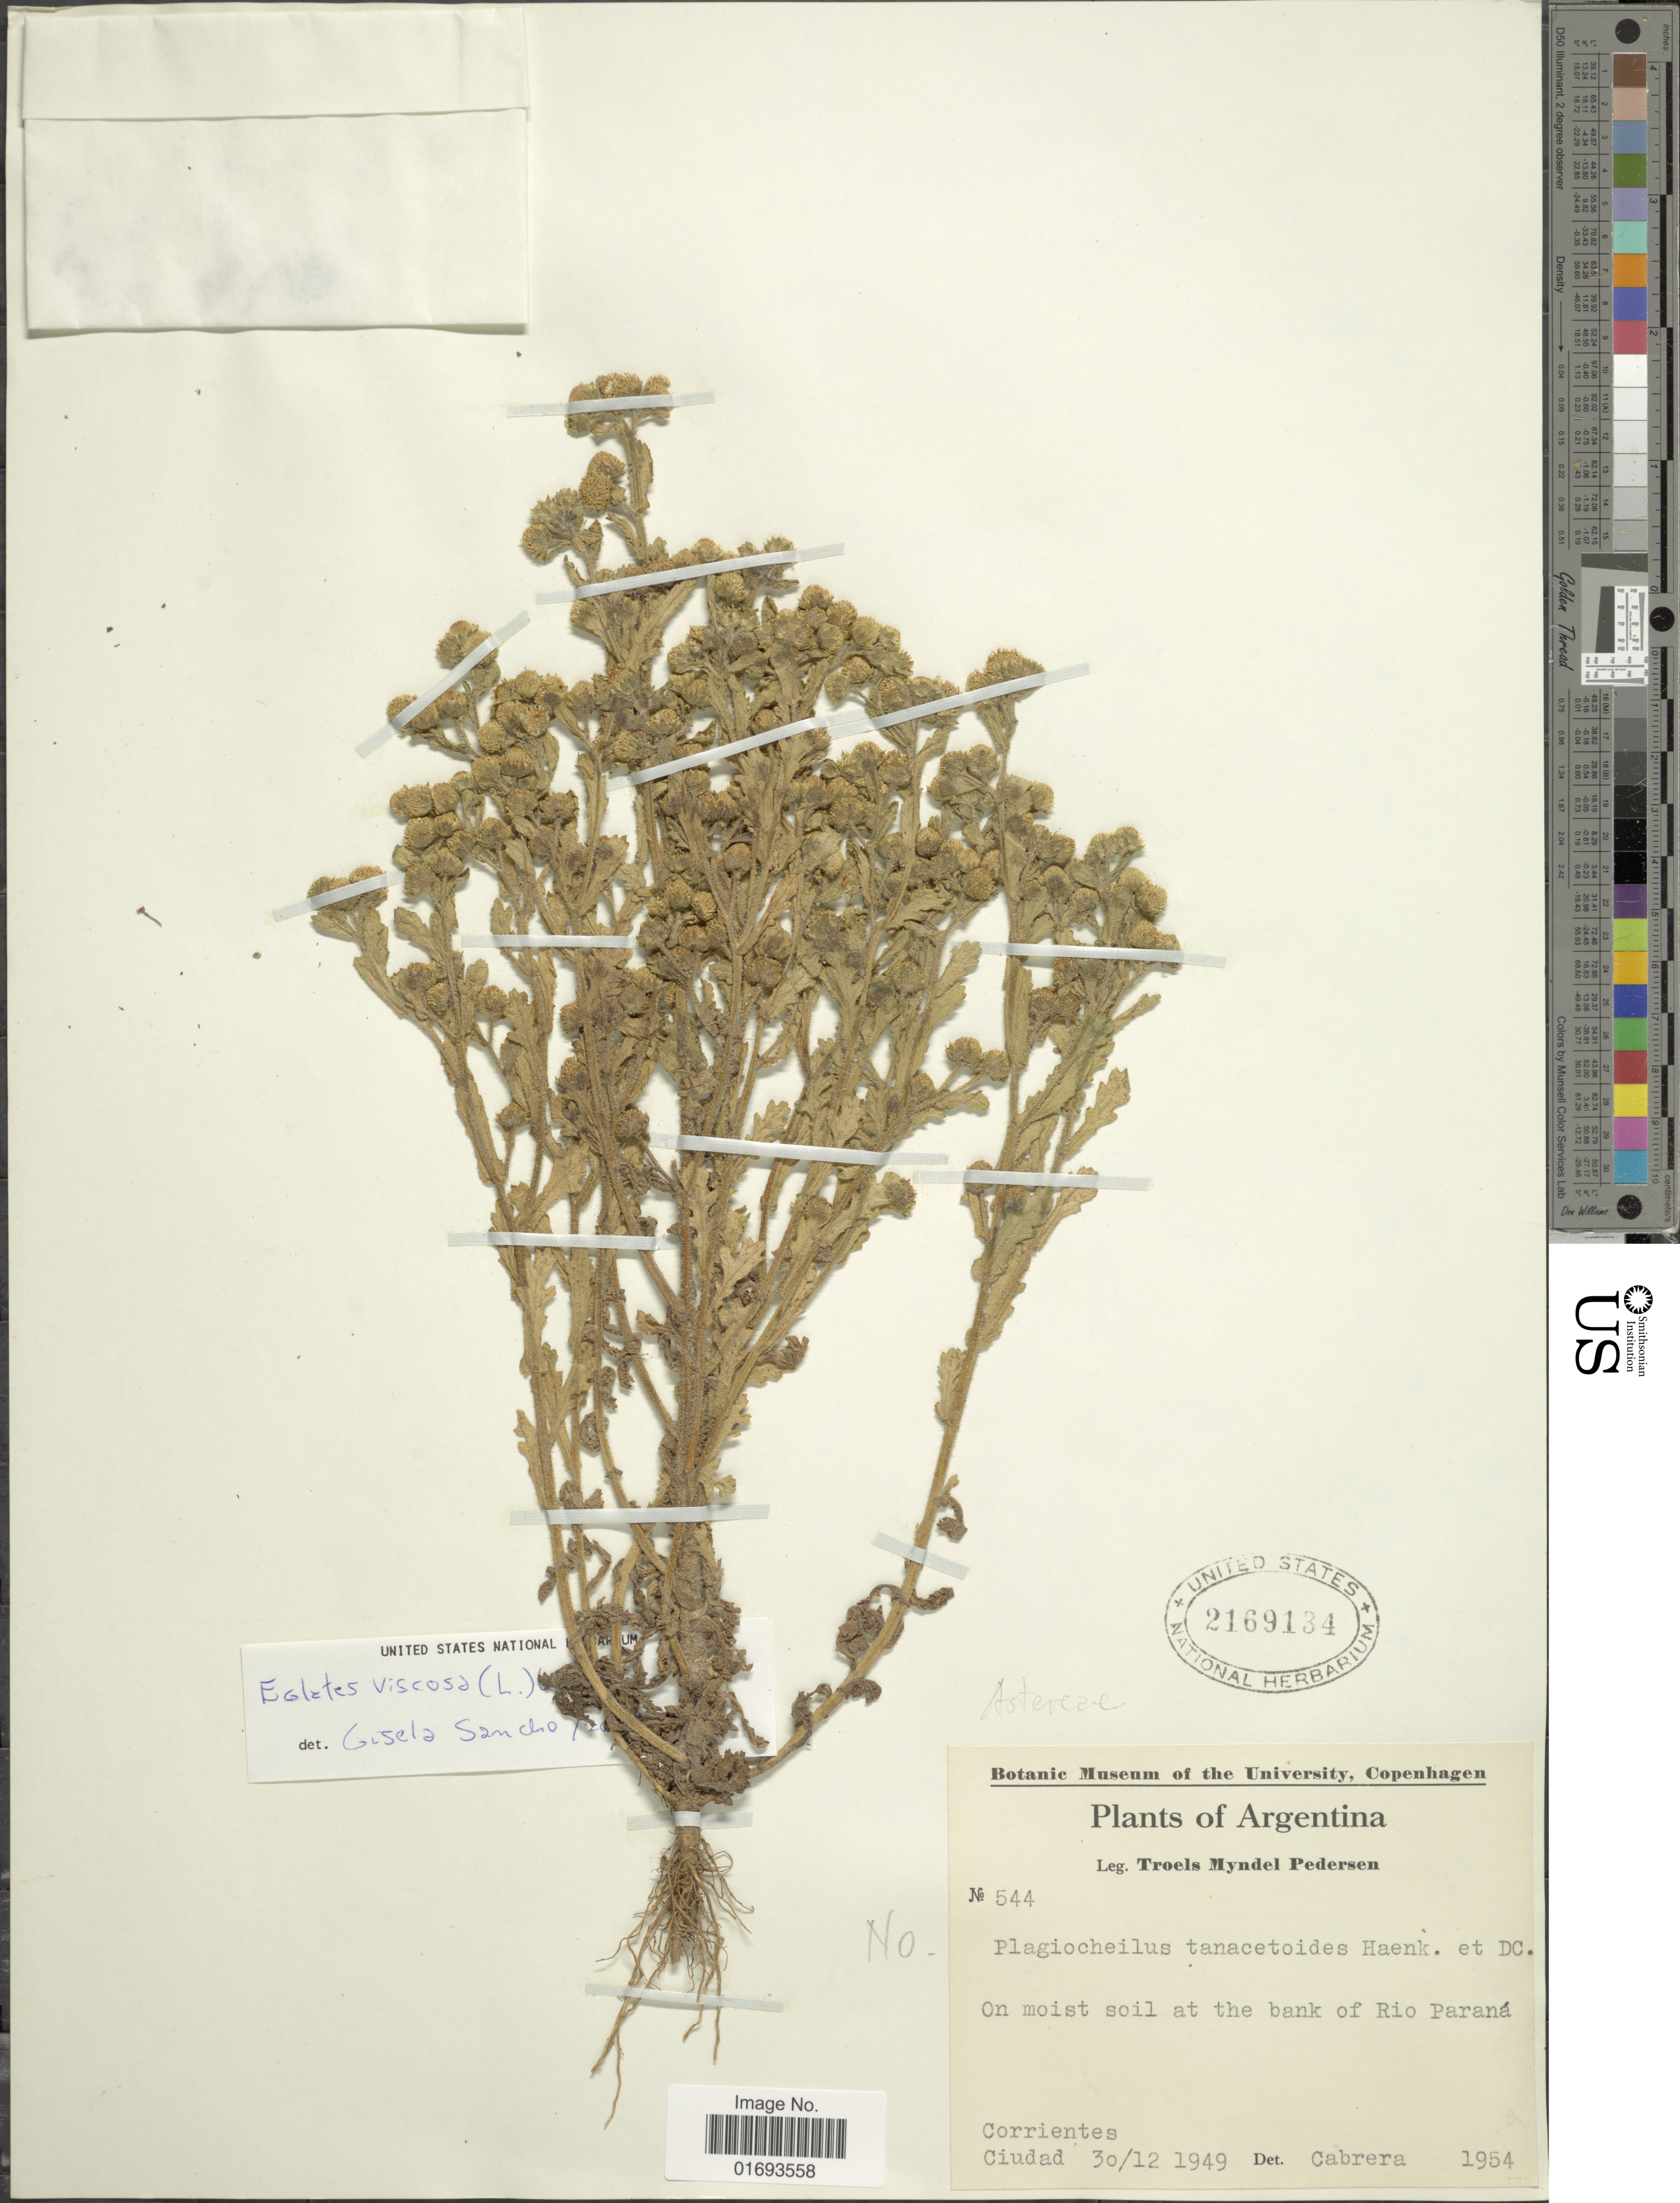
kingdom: Plantae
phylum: Tracheophyta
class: Magnoliopsida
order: Asterales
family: Asteraceae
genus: Egletes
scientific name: Egletes viscosa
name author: (L.) Less.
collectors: T. Pederson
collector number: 544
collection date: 1949-12-30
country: Argentina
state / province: Corrientes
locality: On moist soil at the bank of Rio Parana. Argentina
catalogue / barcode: US 2169134